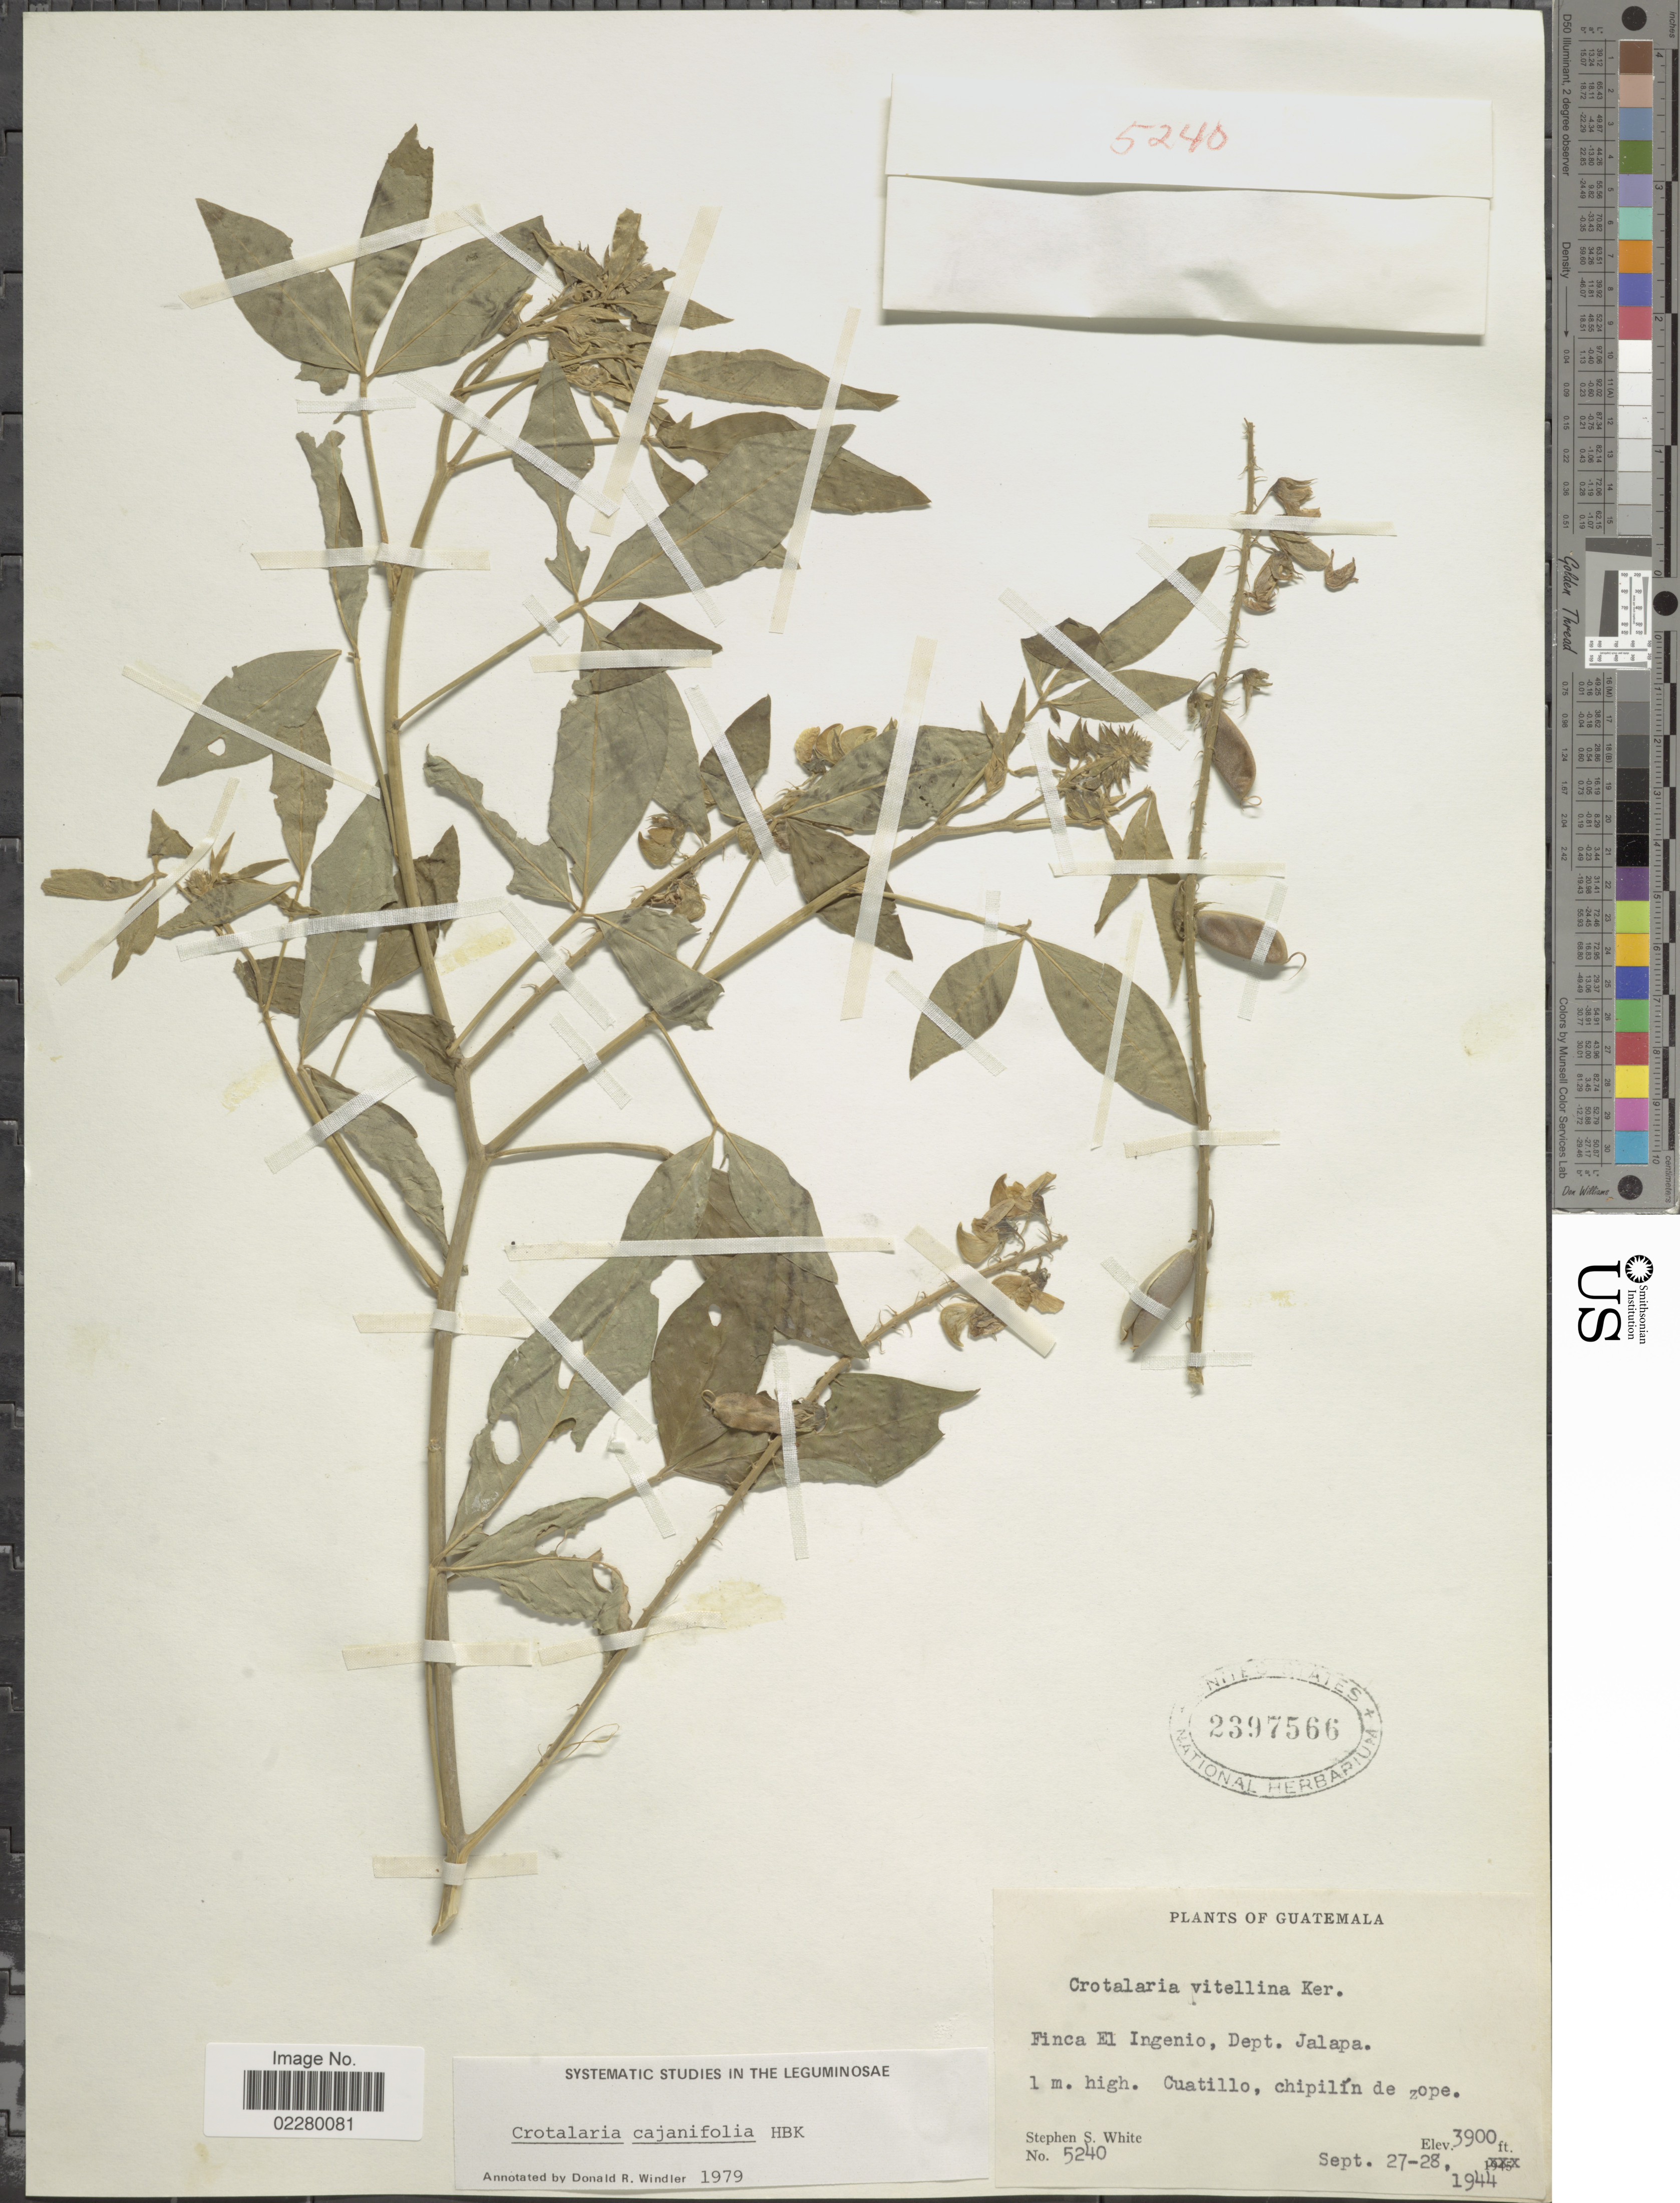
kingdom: Plantae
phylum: Tracheophyta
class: Magnoliopsida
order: Fabales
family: Fabaceae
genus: Crotalaria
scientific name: Crotalaria cajanifolia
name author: Kunth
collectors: S. S. White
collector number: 5240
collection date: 1944-09-27/1944-09-28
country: Guatemala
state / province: Jalapa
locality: Finca El Ingenio, Dept. Jalapa. Cuatillo, chipilín de zope.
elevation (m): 1189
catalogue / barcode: US 2397566